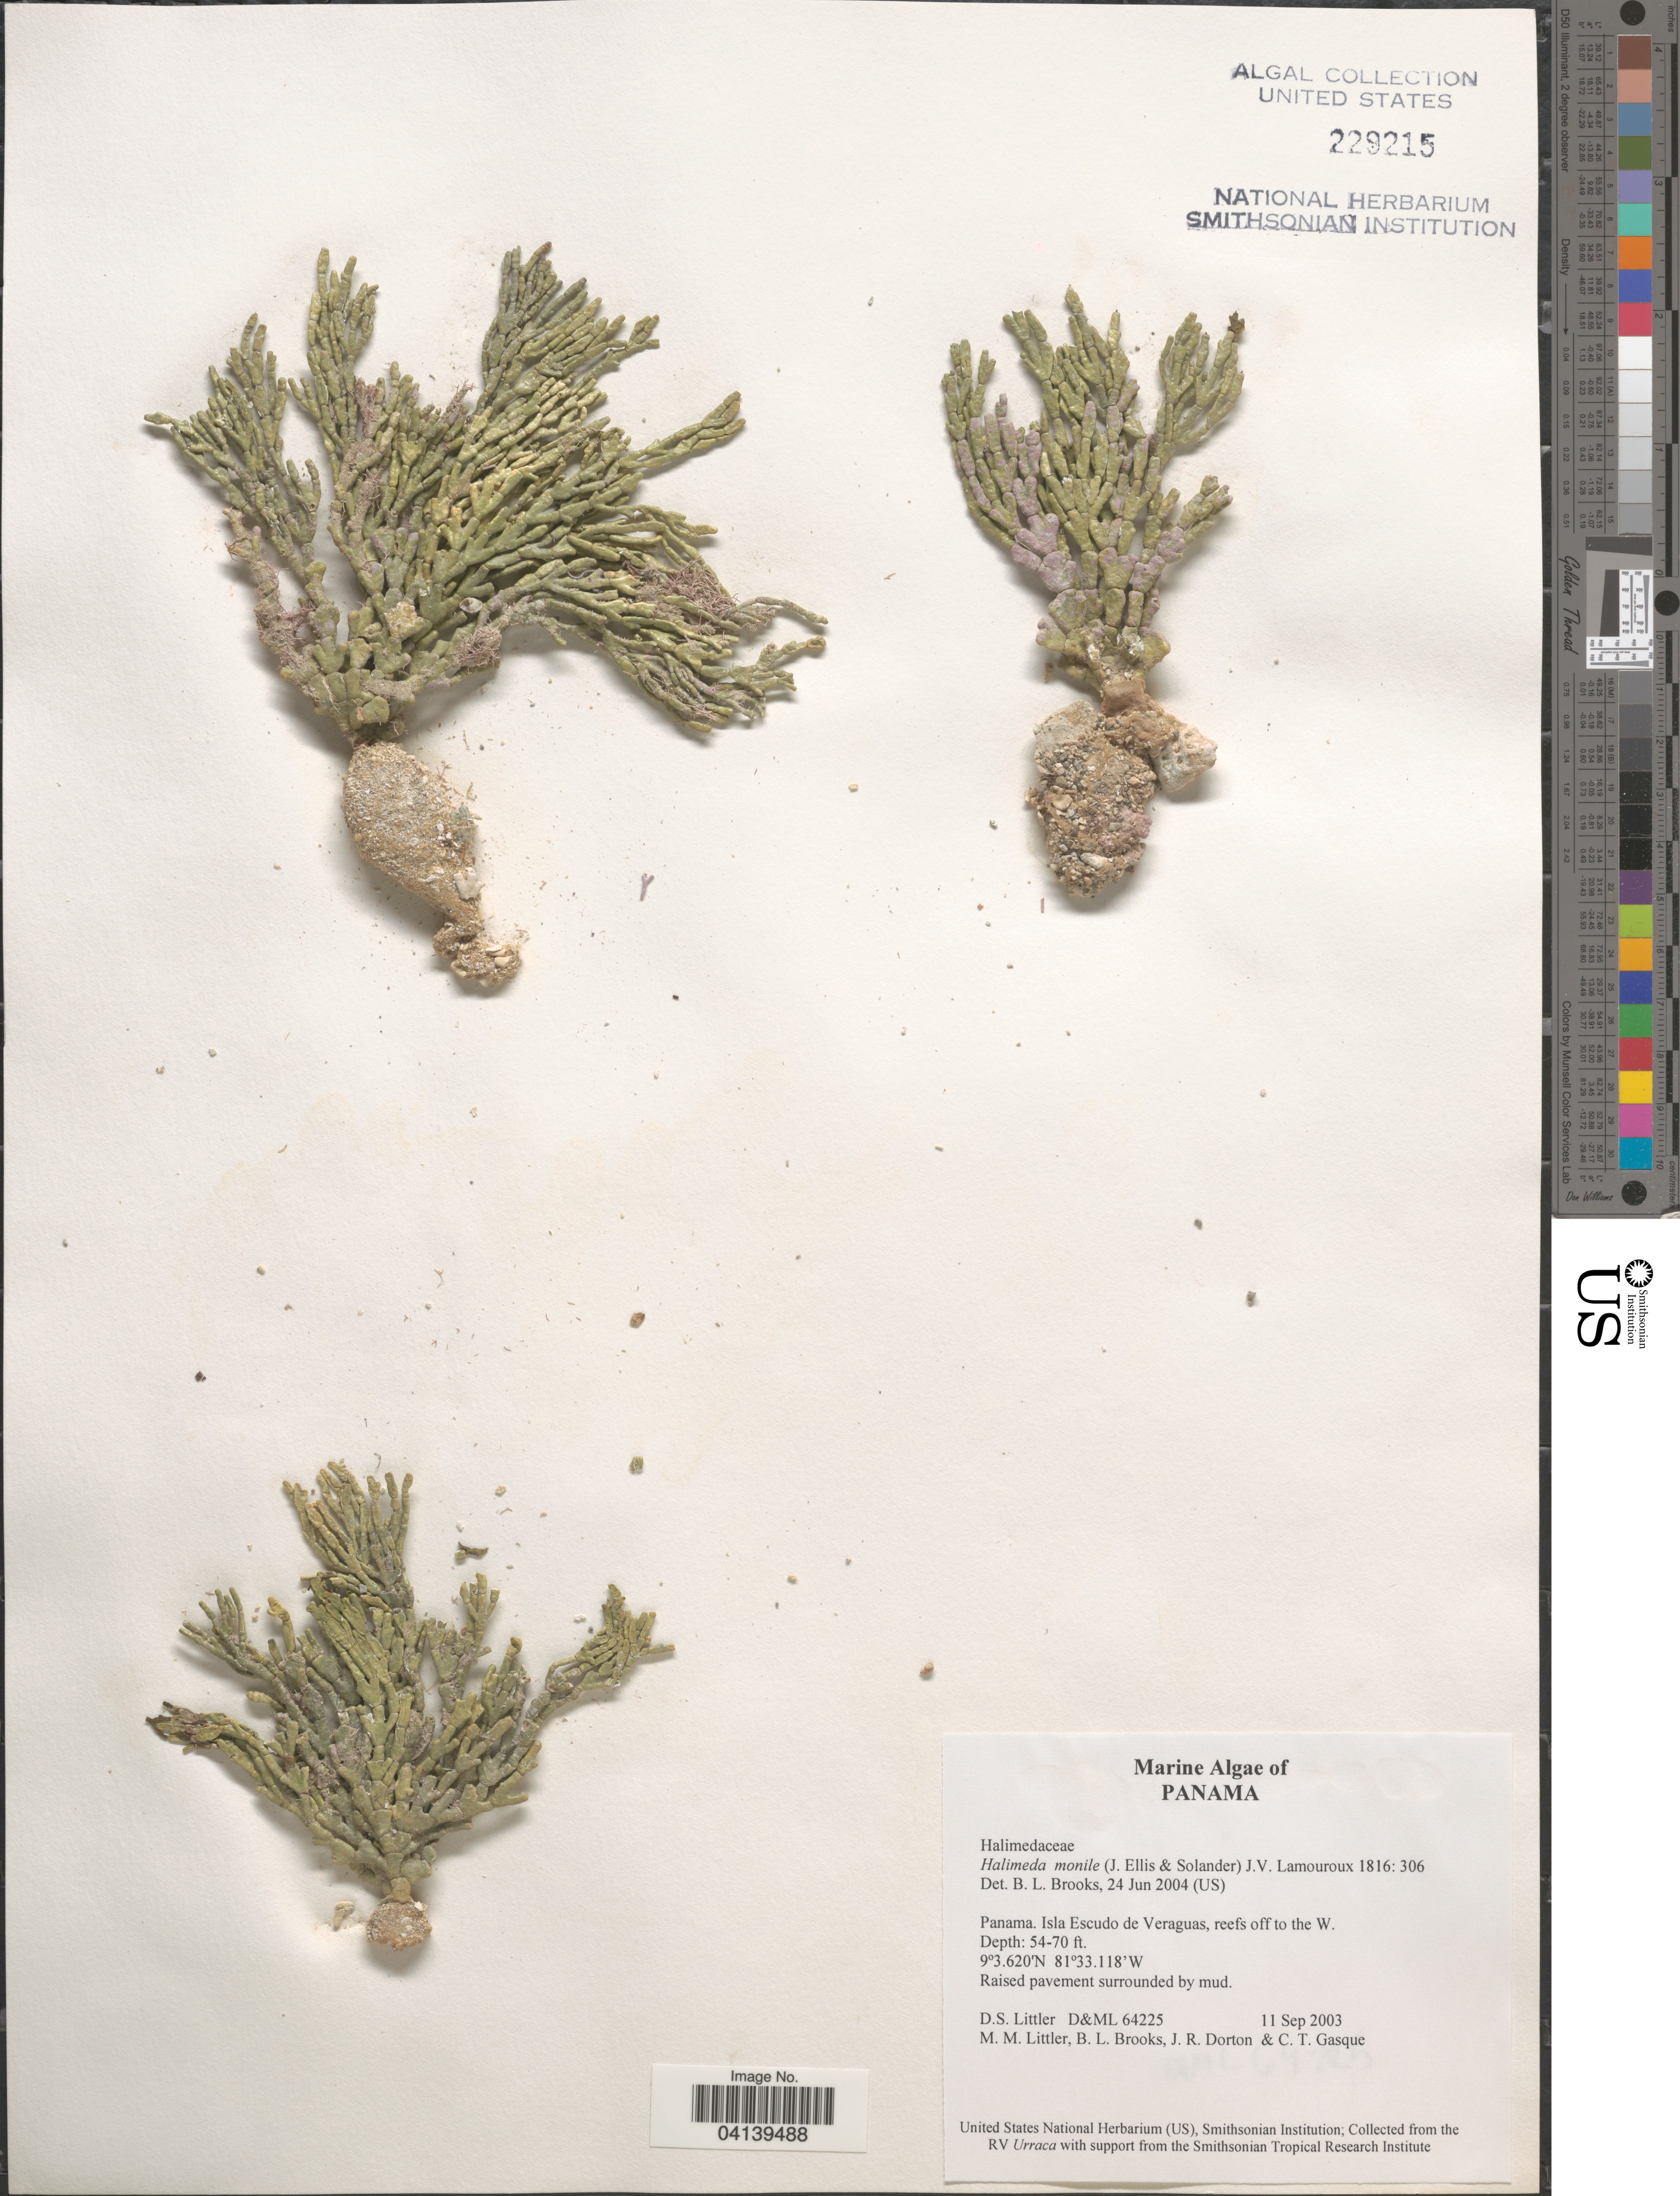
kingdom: Plantae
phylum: Chlorophyta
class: Ulvophyceae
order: Bryopsidales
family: Halimedaceae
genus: Halimeda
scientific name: Halimeda monile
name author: (J. Ellis & Sol.) J.V.Lamouroux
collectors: D. S. Littler, B. Brooks, J. Dorton & C. Gasque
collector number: D&ML64225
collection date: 2003-09-11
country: Panama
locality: Isla Escudo de Veraguas, reefs off to the W.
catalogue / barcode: US 229215